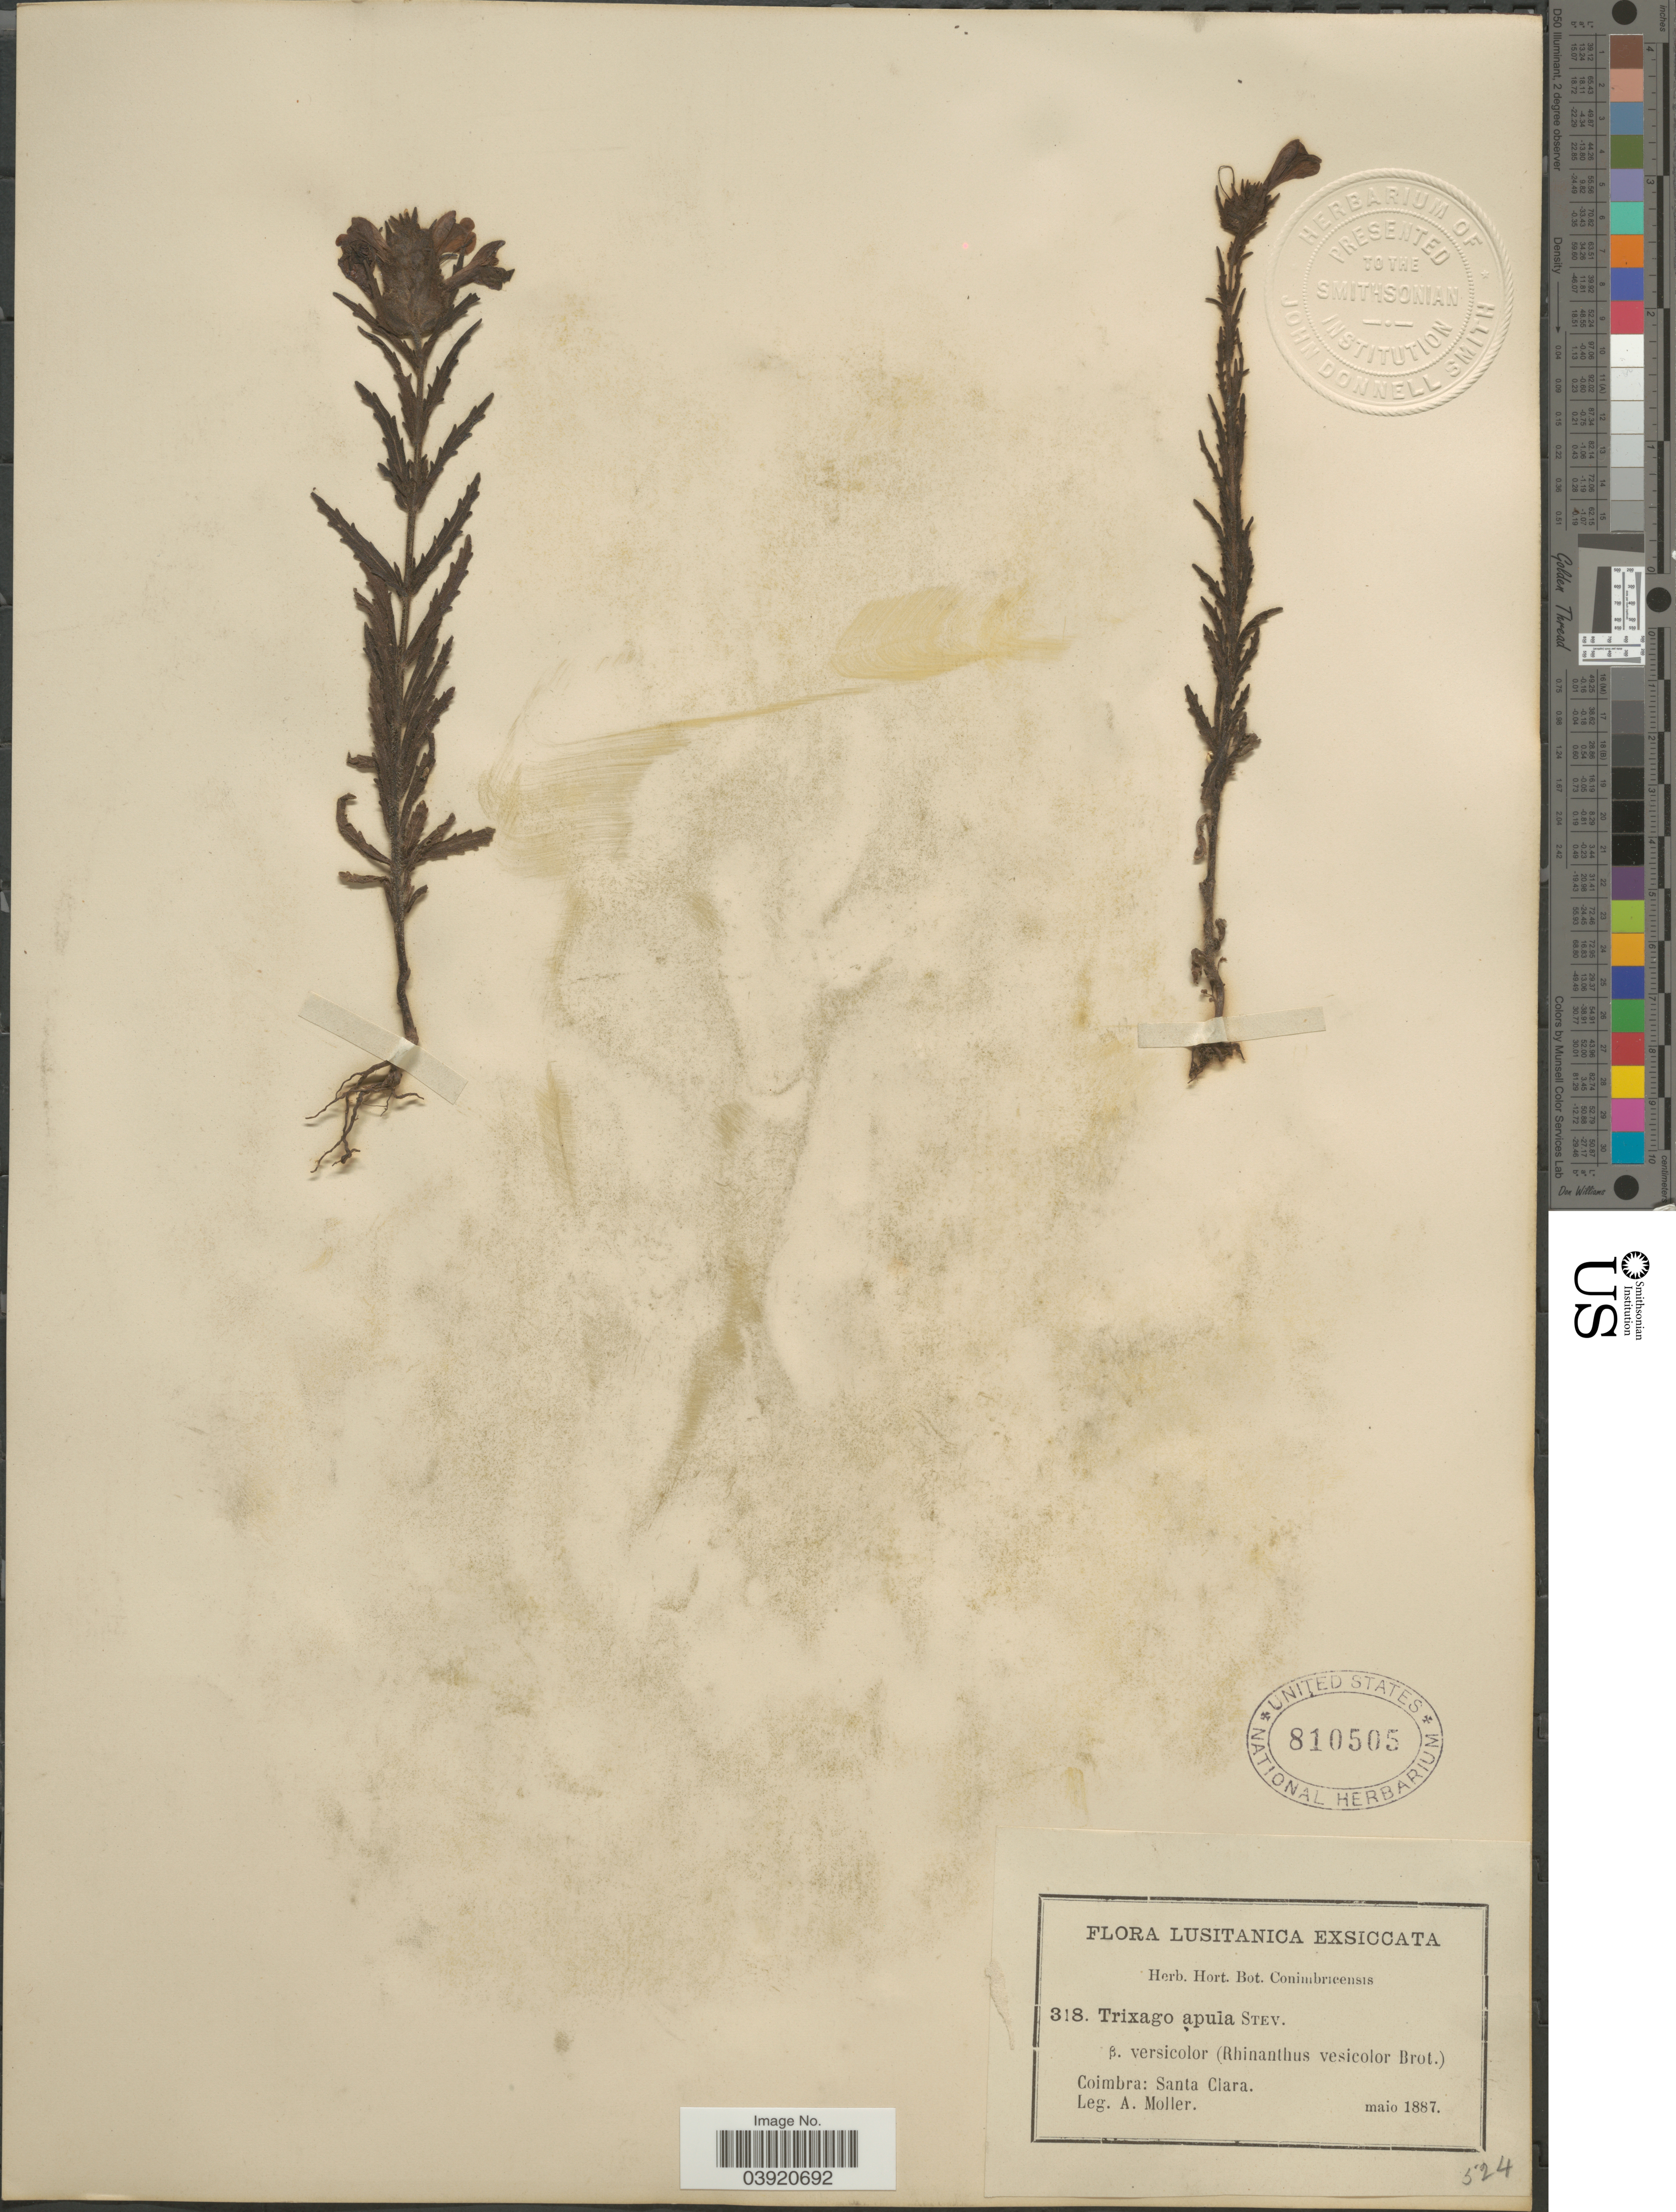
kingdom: Plantae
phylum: Tracheophyta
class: Magnoliopsida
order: Lamiales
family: Orobanchaceae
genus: Trixago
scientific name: Trixago apula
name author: Steven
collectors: A. Moller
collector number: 318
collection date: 1887-05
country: Portugal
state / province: Coimbra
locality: Lusitanica. Coimbra: Santa Clara.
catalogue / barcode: US 810505